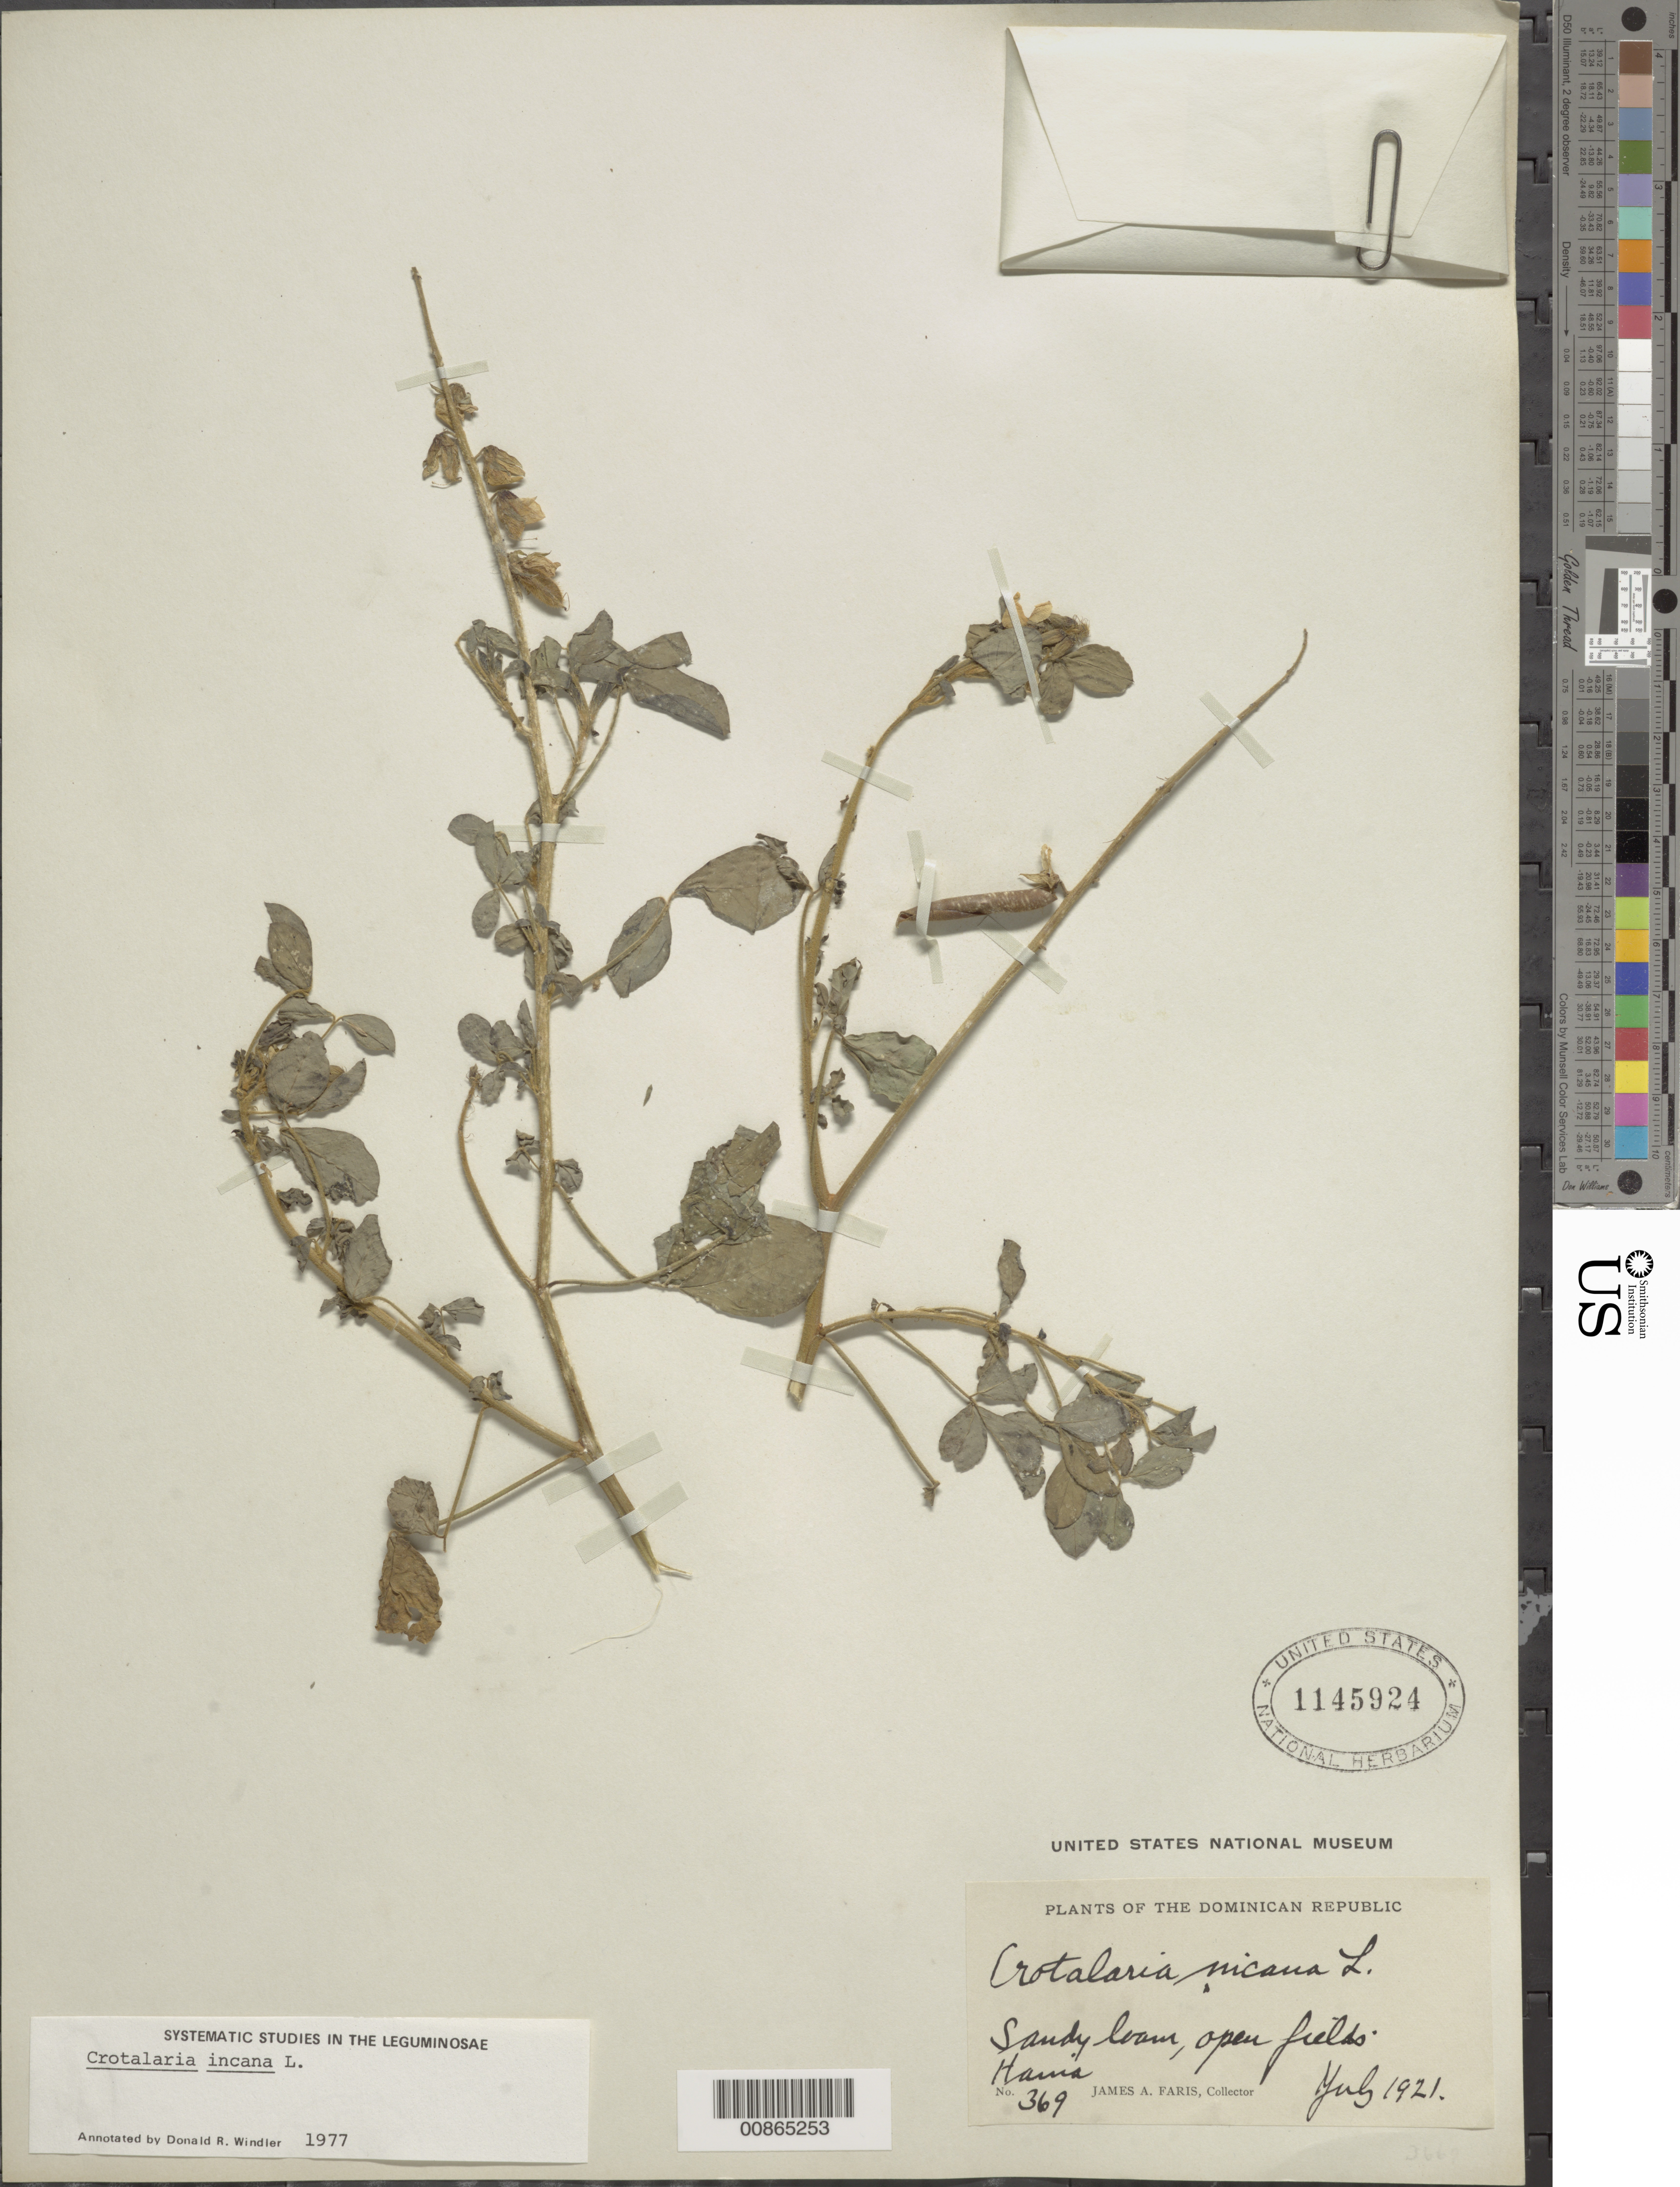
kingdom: Plantae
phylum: Tracheophyta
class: Magnoliopsida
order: Fabales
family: Fabaceae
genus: Crotalaria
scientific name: Crotalaria incana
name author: L.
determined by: Windler, D. R.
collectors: J. Faris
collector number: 369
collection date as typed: Jul 1921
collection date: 1921-07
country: Dominican Republic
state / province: San Cristóbal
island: Hispaniola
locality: Haina.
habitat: Sandy loam, open fields.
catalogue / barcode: US 1145924